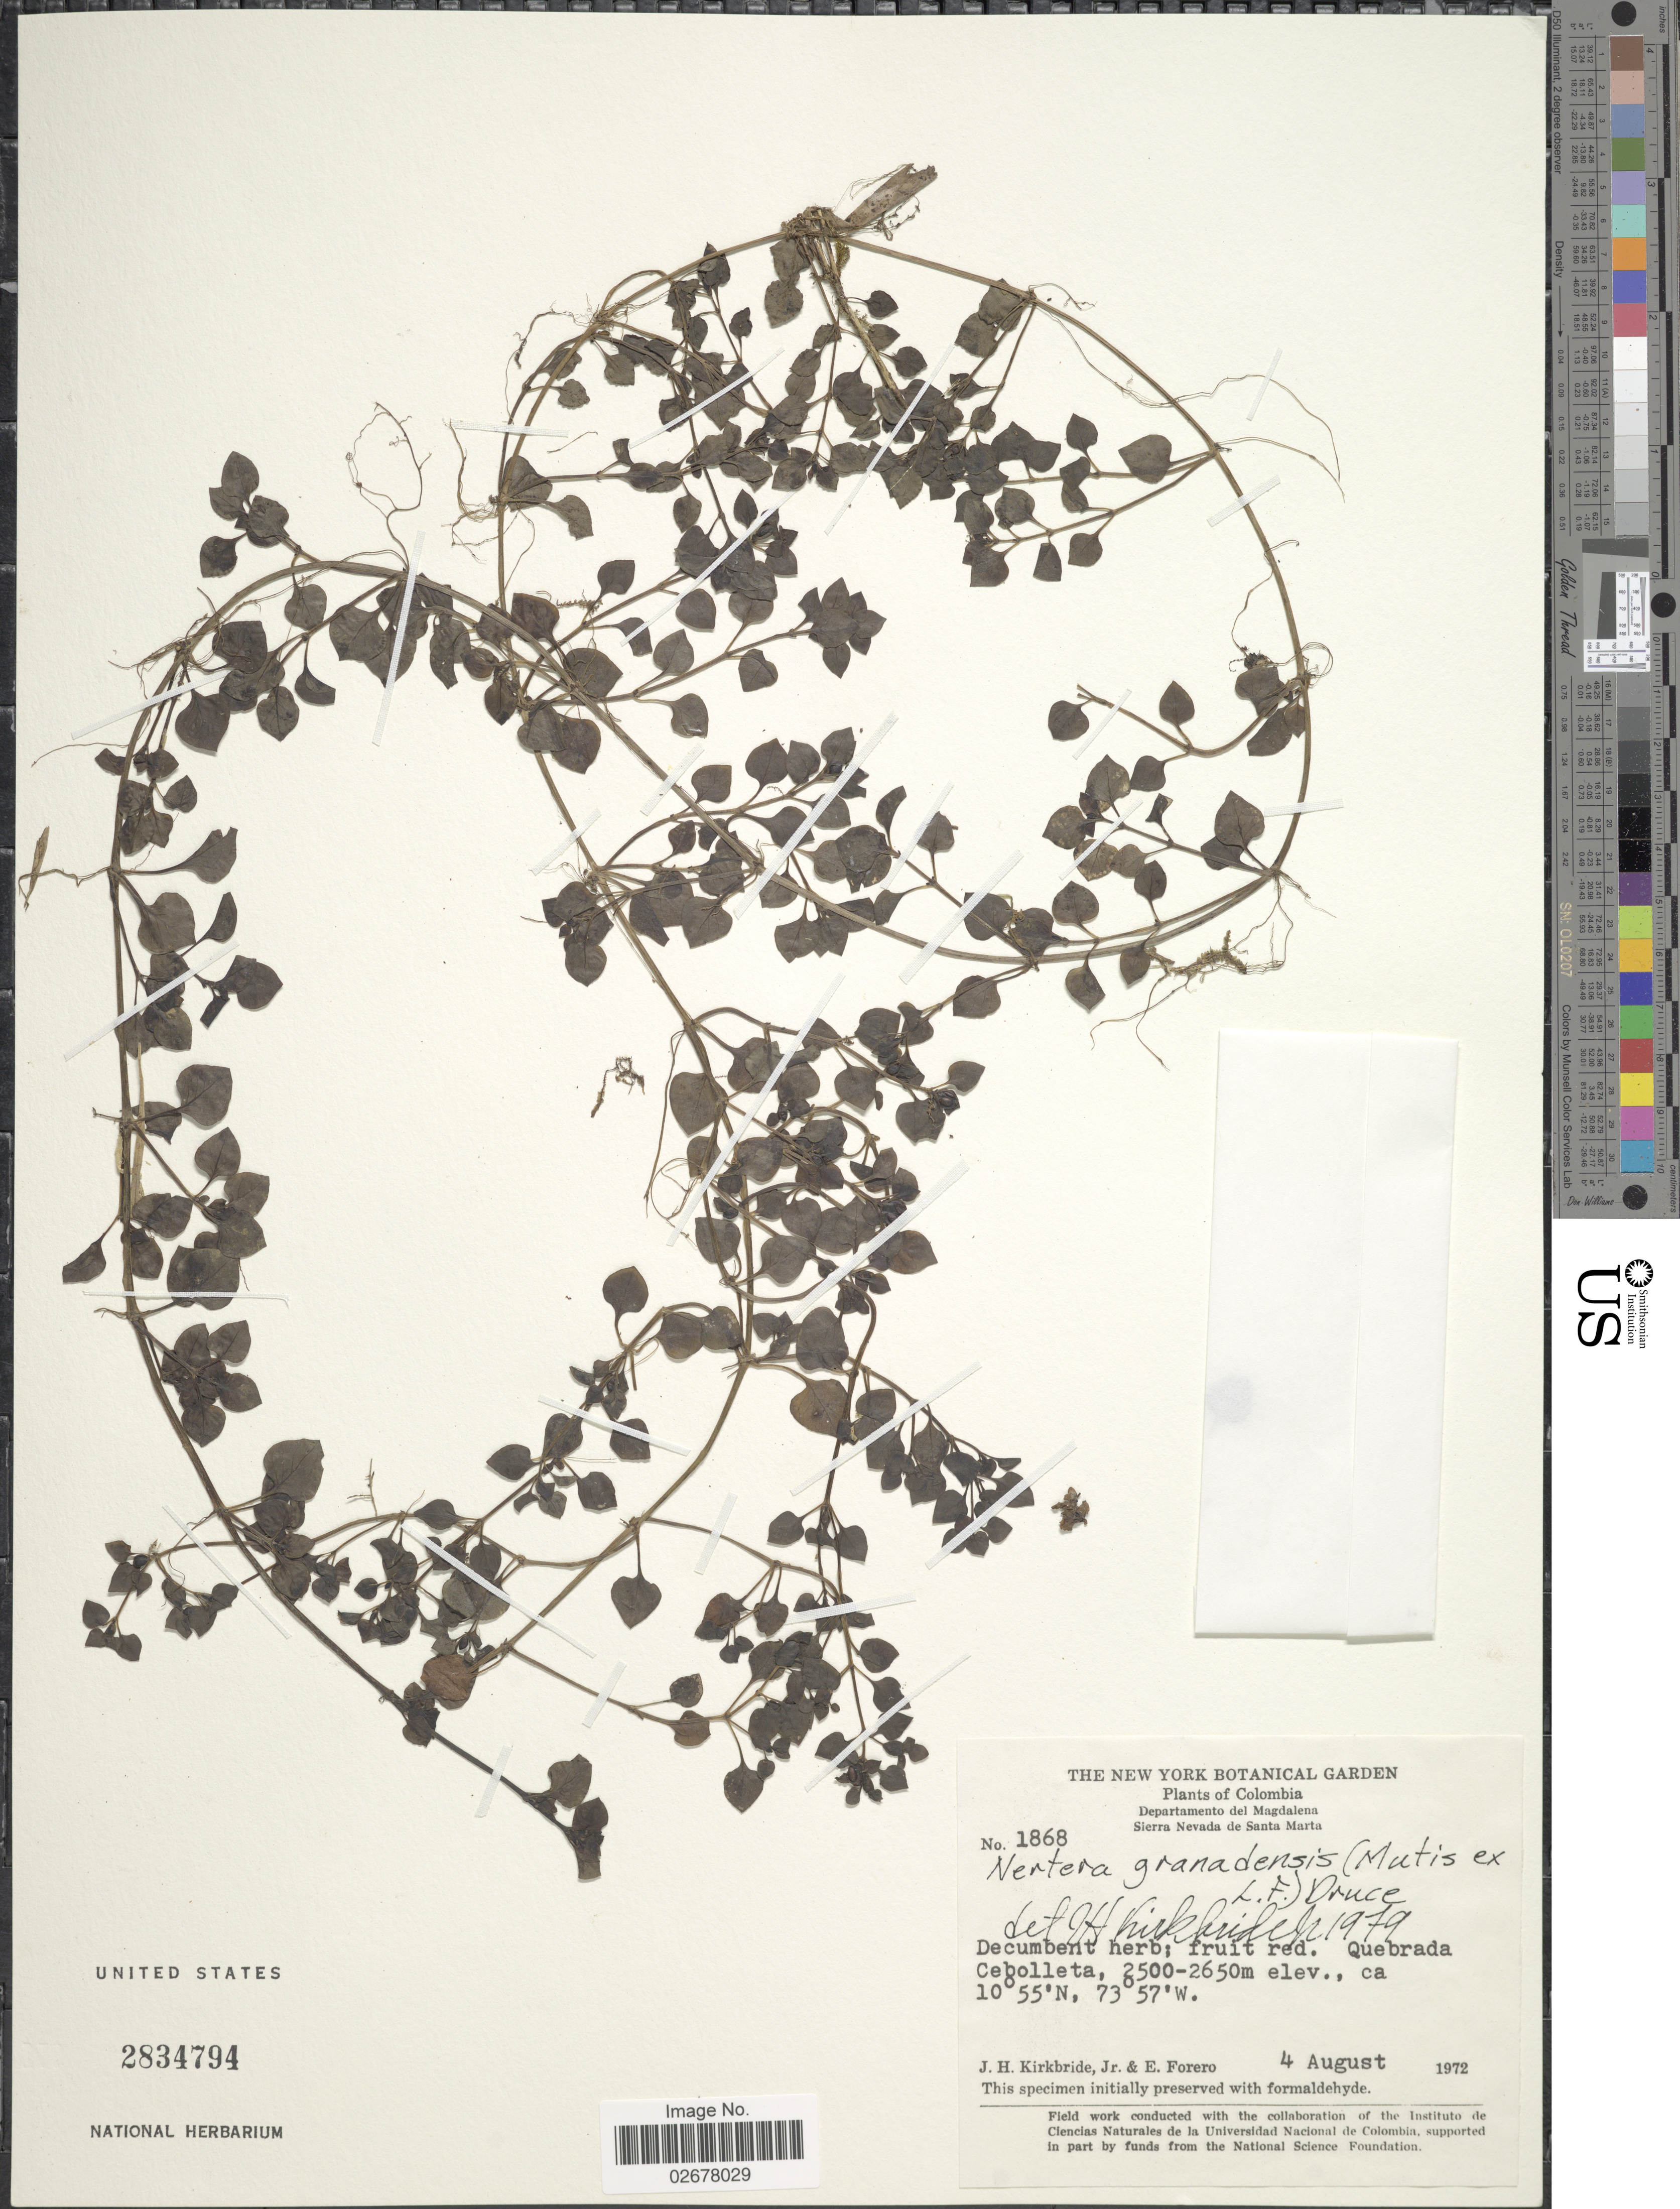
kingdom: Plantae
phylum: Tracheophyta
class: Magnoliopsida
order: Gentianales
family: Rubiaceae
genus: Nertera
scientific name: Nertera depressa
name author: Banks & Sol. ex Gaertn.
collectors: J. H. Kirkbride & E. Forero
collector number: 1868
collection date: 1972-08-04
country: Colombia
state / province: Magdalena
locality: Departamento del Magdalena, Sierra Nevada de Santa Marta, Quebrada Cebolleta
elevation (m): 2500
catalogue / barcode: US 2834794